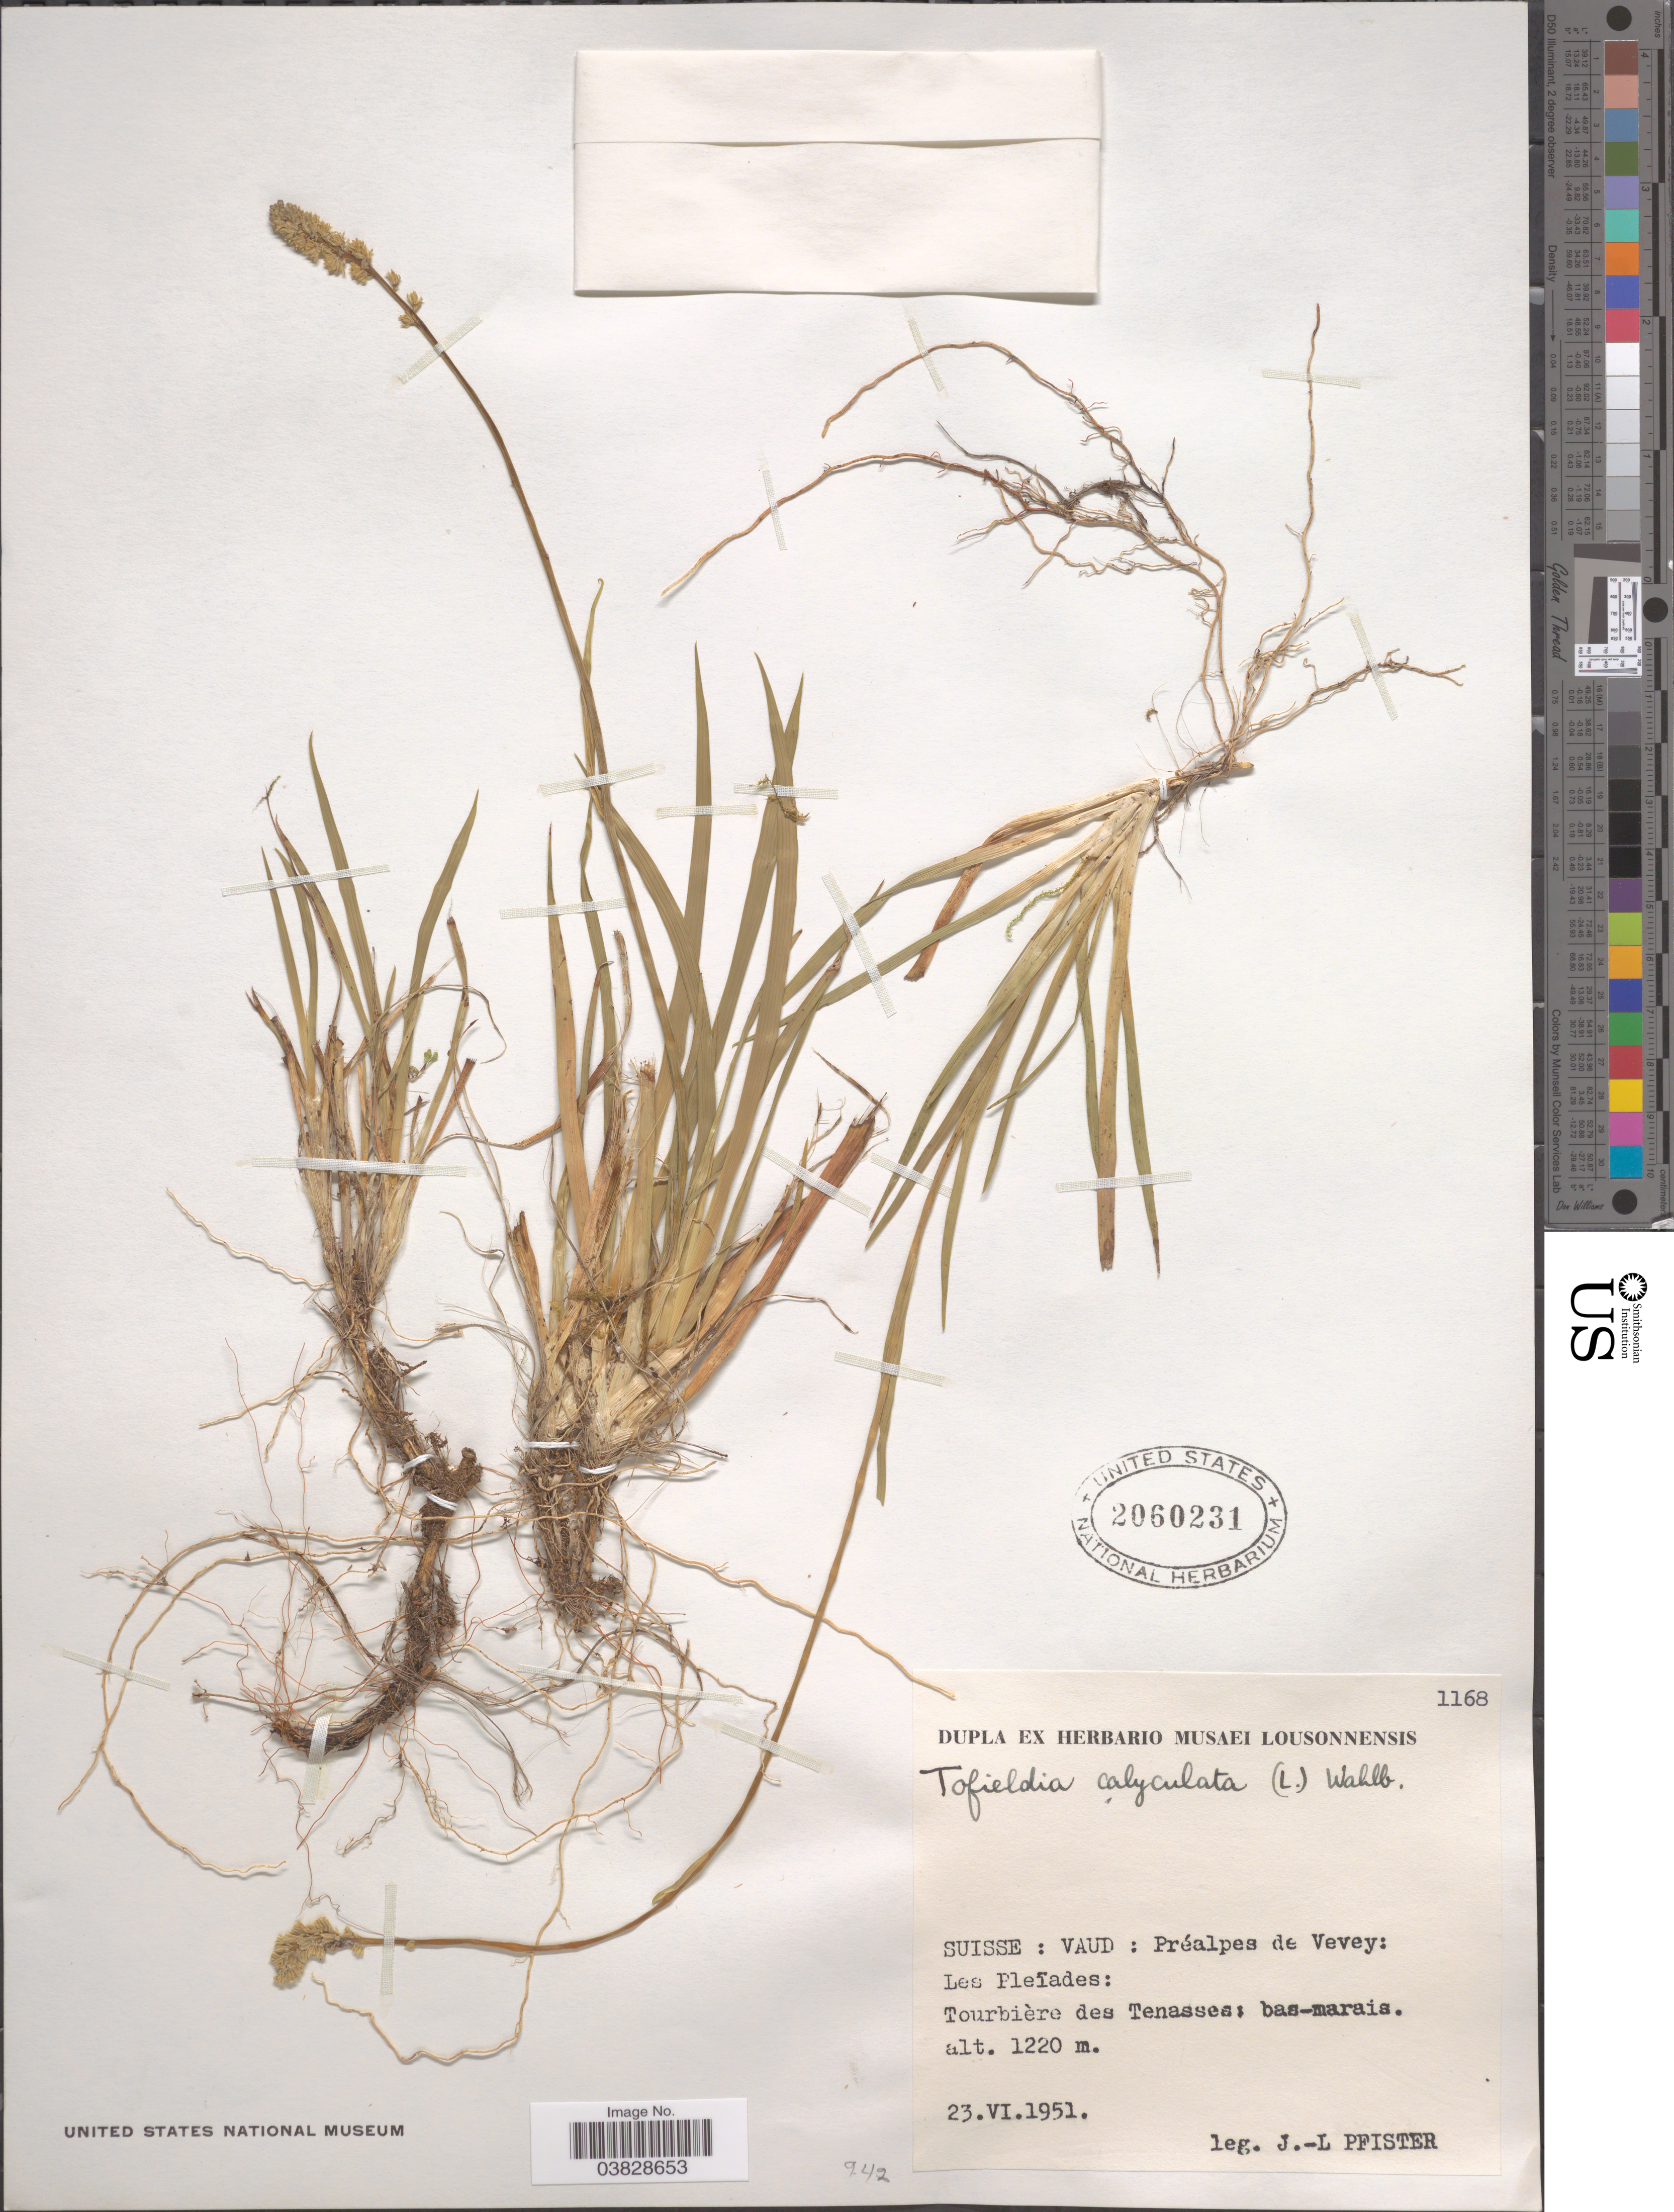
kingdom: Plantae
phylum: Tracheophyta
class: Liliopsida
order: Alismatales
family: Tofieldiaceae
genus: Tofieldia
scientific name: Tofieldia calyculata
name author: (L.) Wahlenb.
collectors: J. Pfister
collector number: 1168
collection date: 1951-06-23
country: Switzerland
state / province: Vaud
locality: Suisse: Préalpes de Vevey: Les Pleïades: Tourbière des Tenasses: bas-marais.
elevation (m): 1220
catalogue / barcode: US 2060231